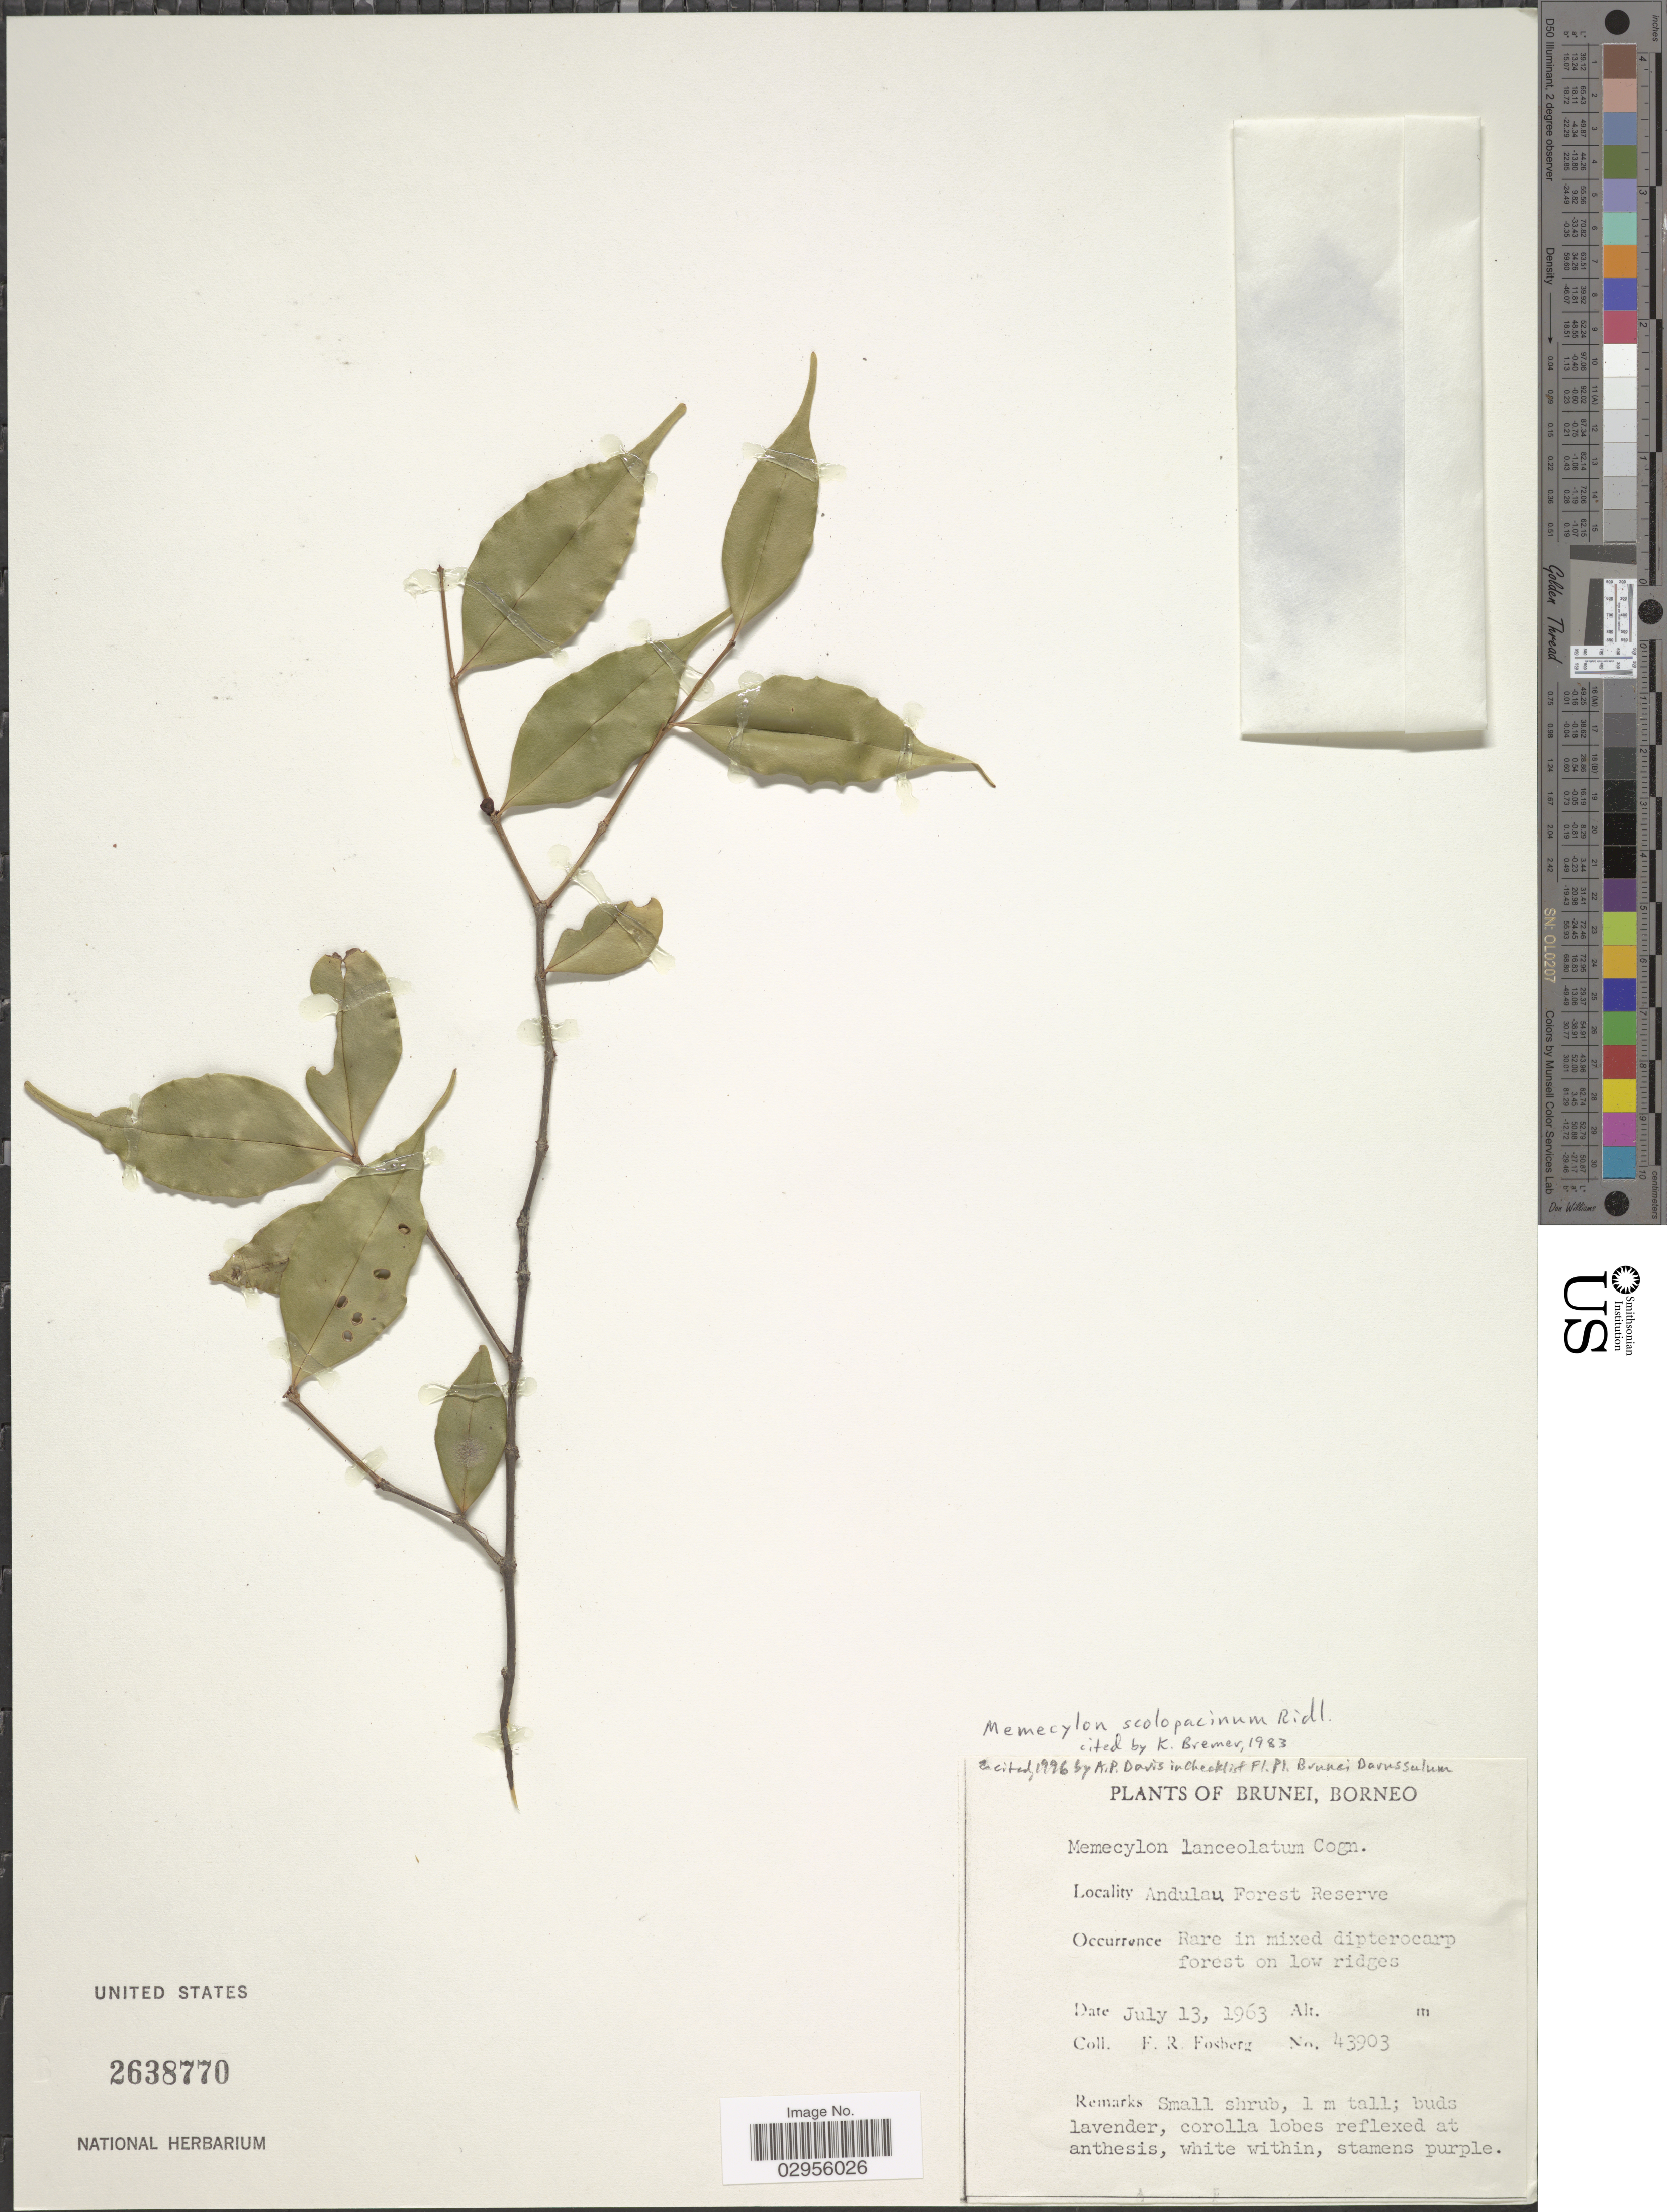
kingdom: Plantae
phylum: Tracheophyta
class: Magnoliopsida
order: Myrtales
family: Melastomataceae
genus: Memecylon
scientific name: Memecylon scolopacinum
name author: Ridl.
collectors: F. R. Fosberg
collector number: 43903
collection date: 1963-07-13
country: Brunei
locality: Borneo. Andulau Forest Reserve.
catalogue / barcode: US 2638770